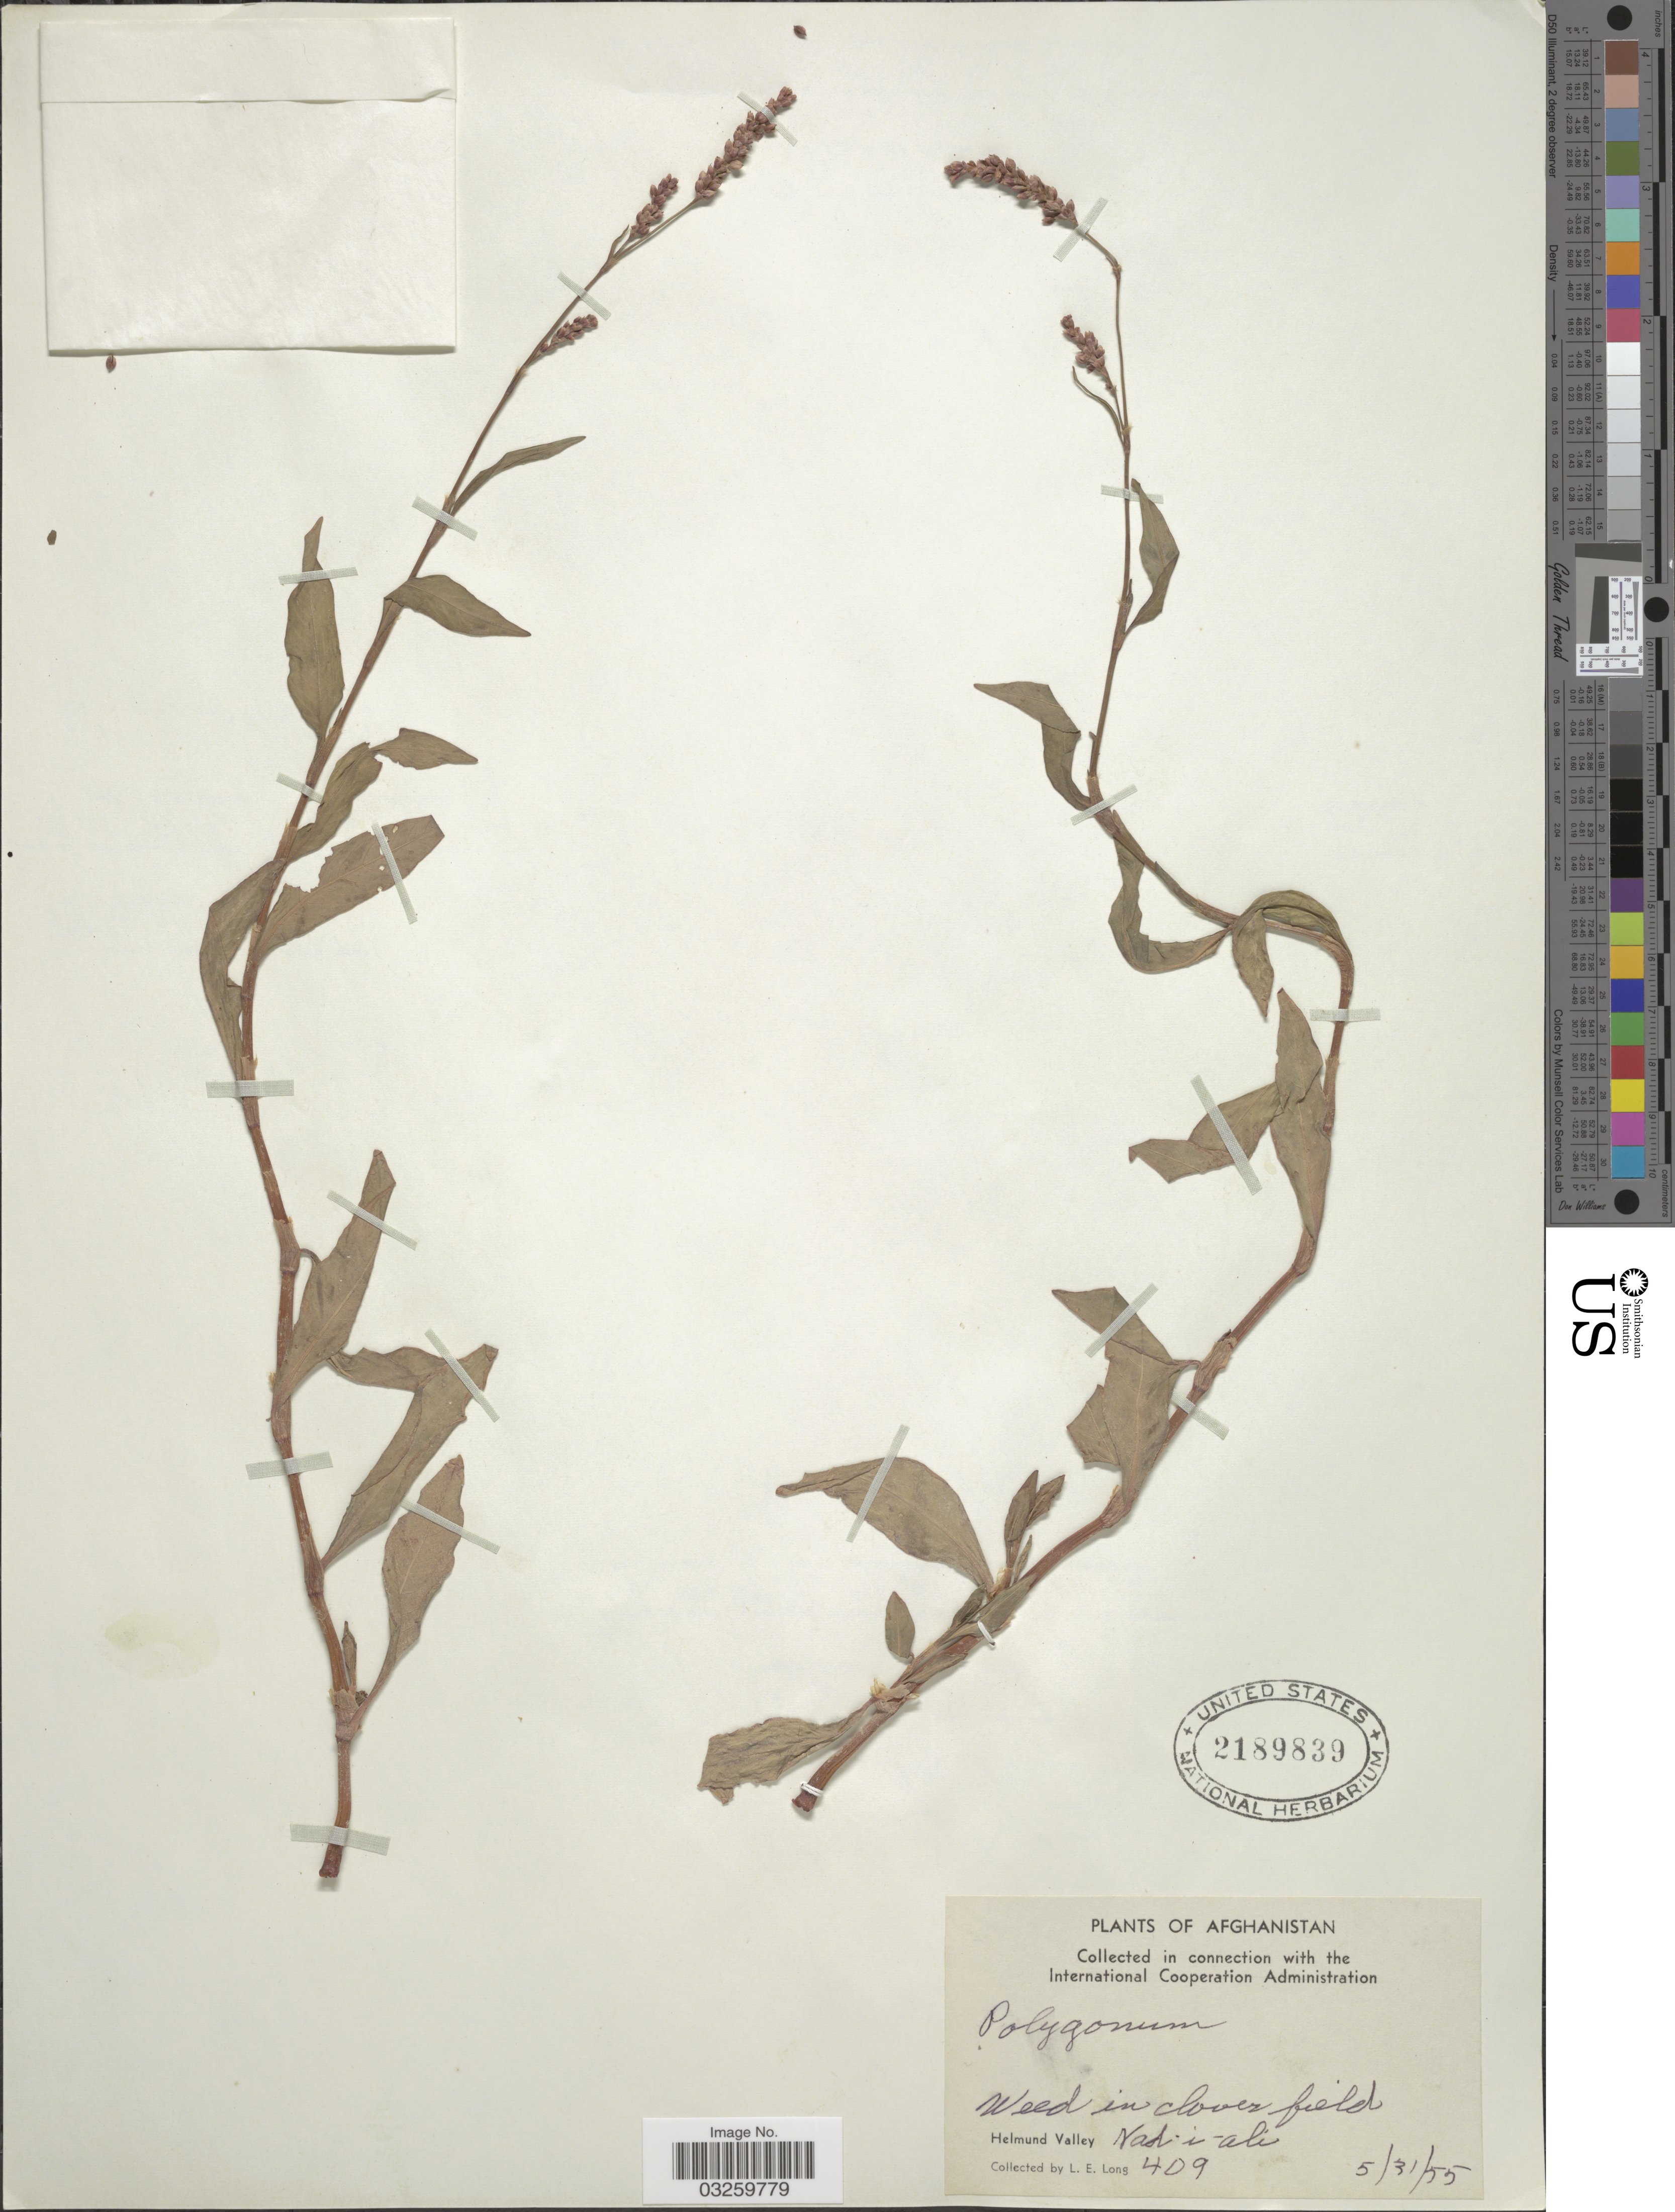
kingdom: Plantae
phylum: Tracheophyta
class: Magnoliopsida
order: Caryophyllales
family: Polygonaceae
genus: Polygonum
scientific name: Polygonum sp.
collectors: L. E. Long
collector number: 409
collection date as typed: Transcribed d/m/y: 31/5/55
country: Afghanistan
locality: Helmund Valley. Nad-i-ali.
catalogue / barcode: US 2189839